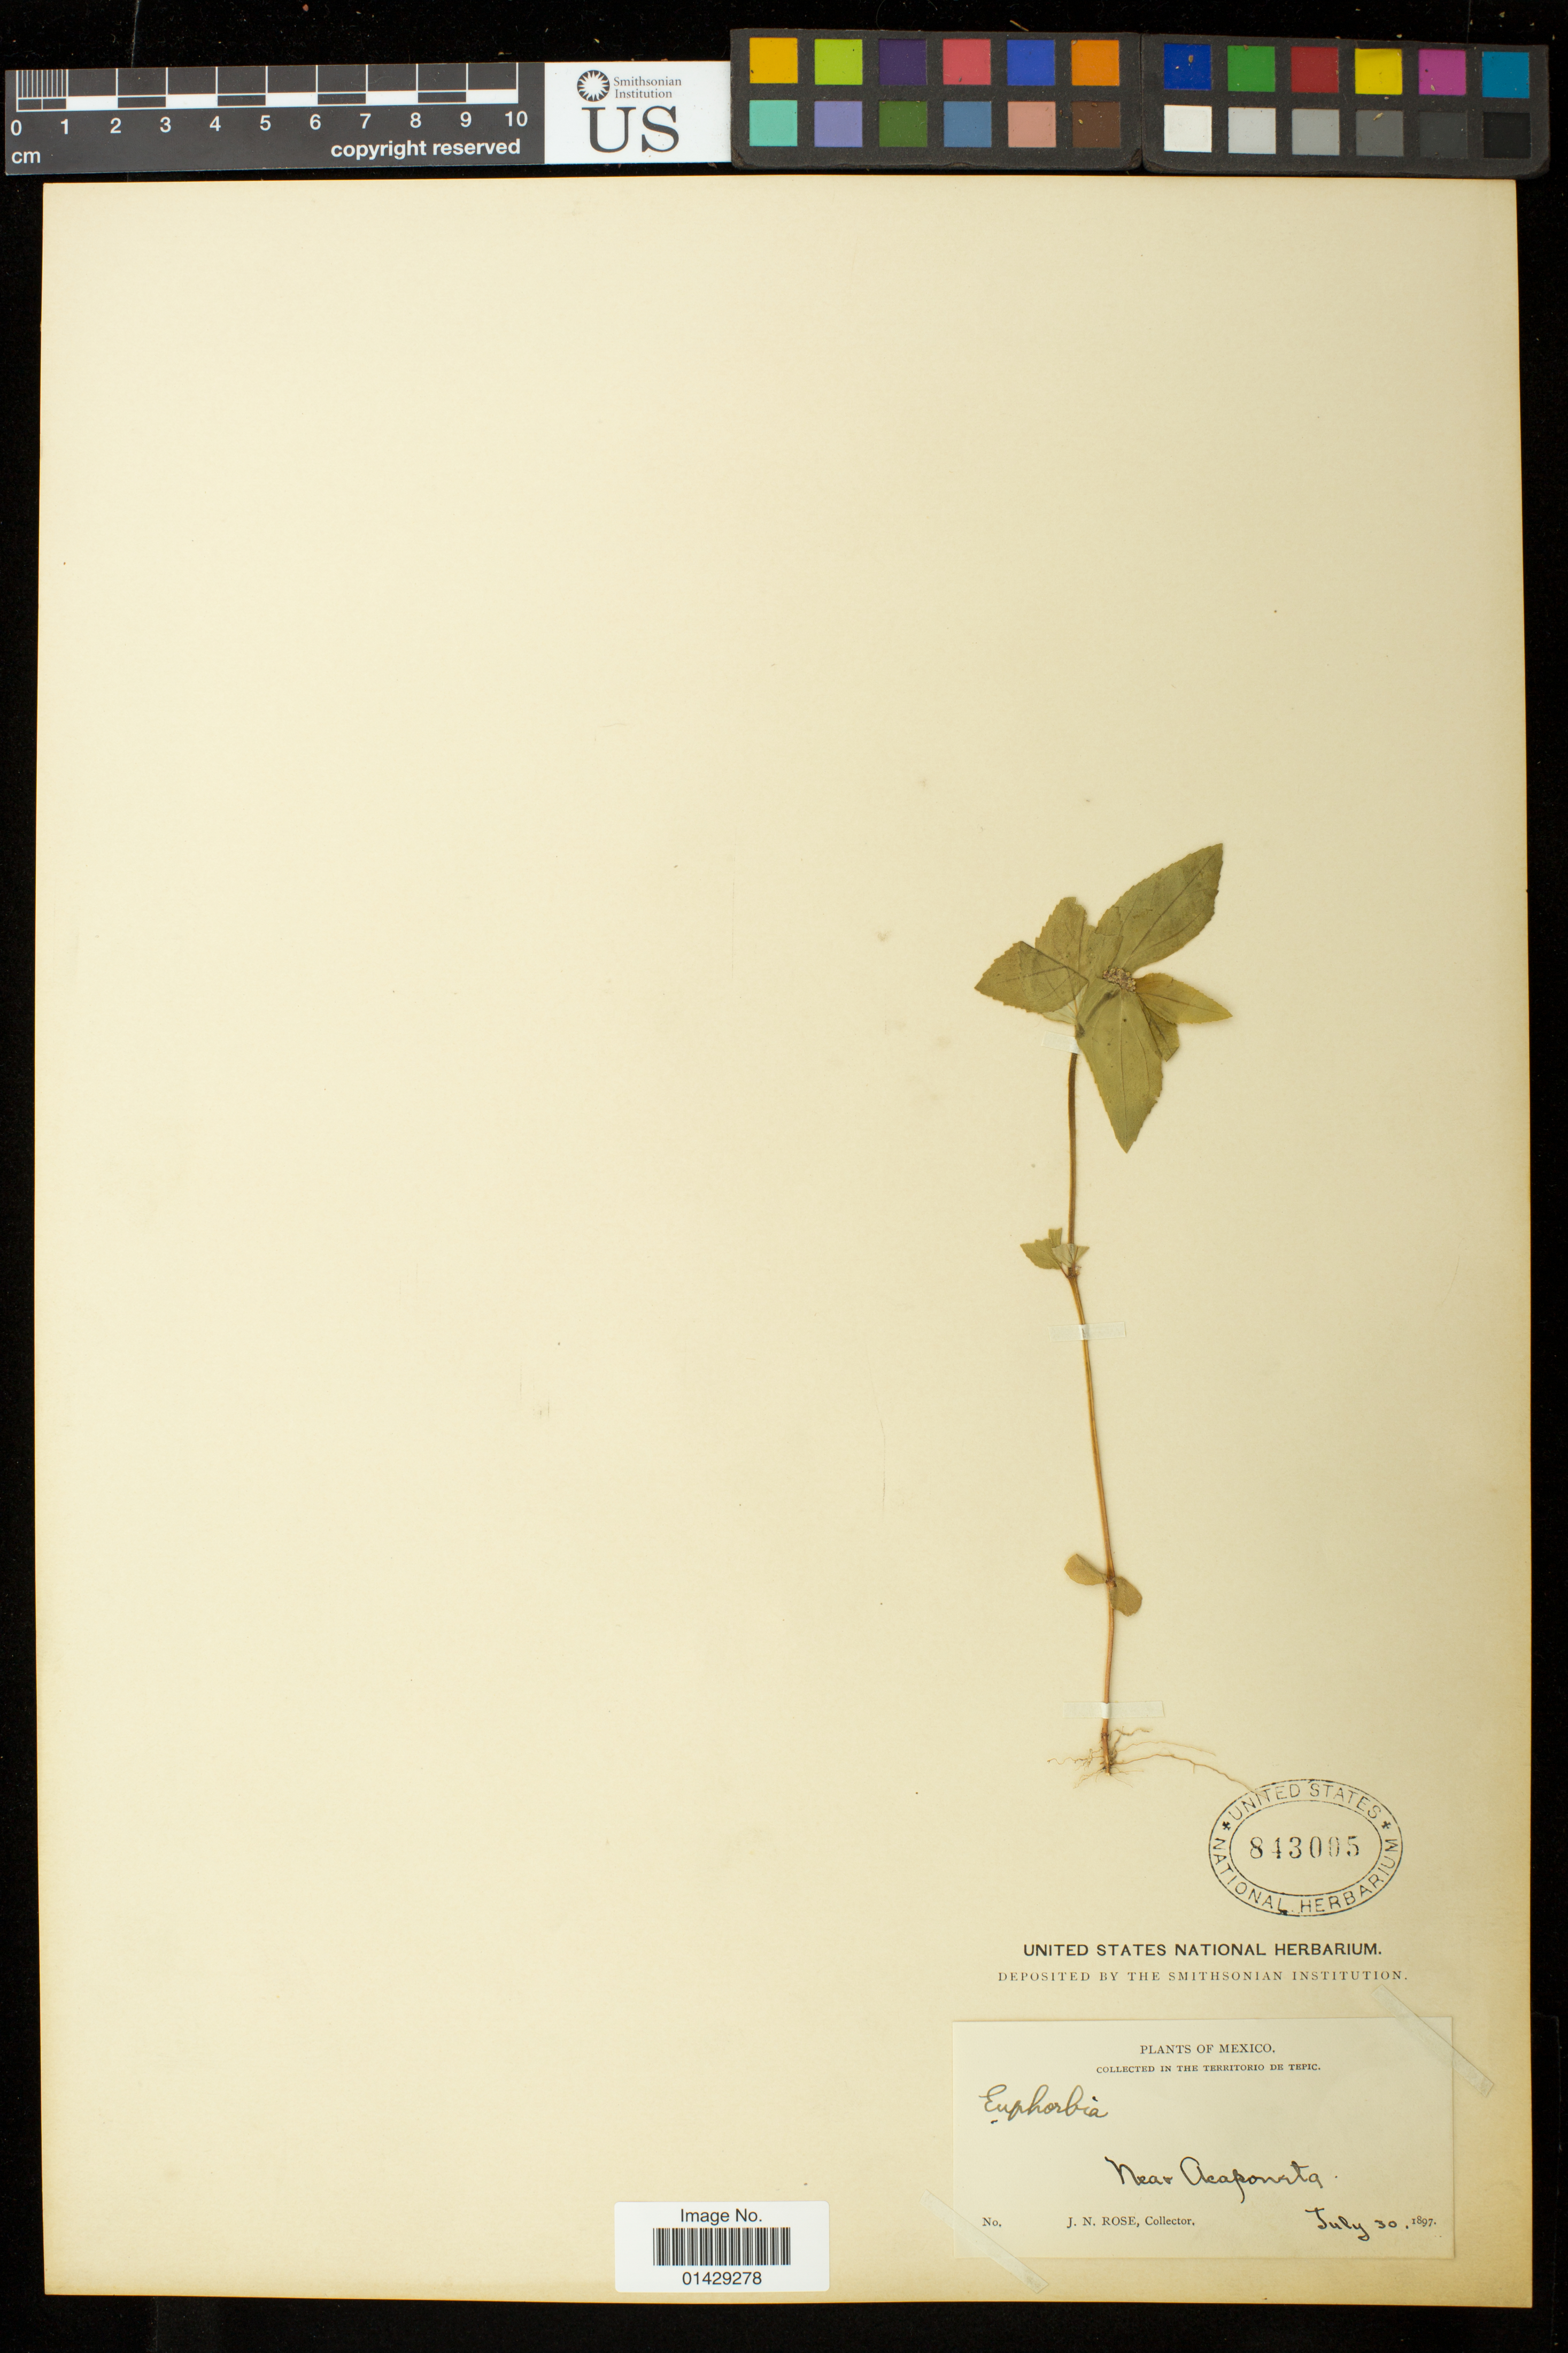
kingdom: Plantae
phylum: Tracheophyta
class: Magnoliopsida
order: Malpighiales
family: Euphorbiaceae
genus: Euphorbia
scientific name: Euphorbia hirta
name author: L.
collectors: J. N. Rose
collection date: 1897-07-30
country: Mexico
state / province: Nayarit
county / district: Acaponeta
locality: Near Acaponata; Territorio de Tepic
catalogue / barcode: US 843005